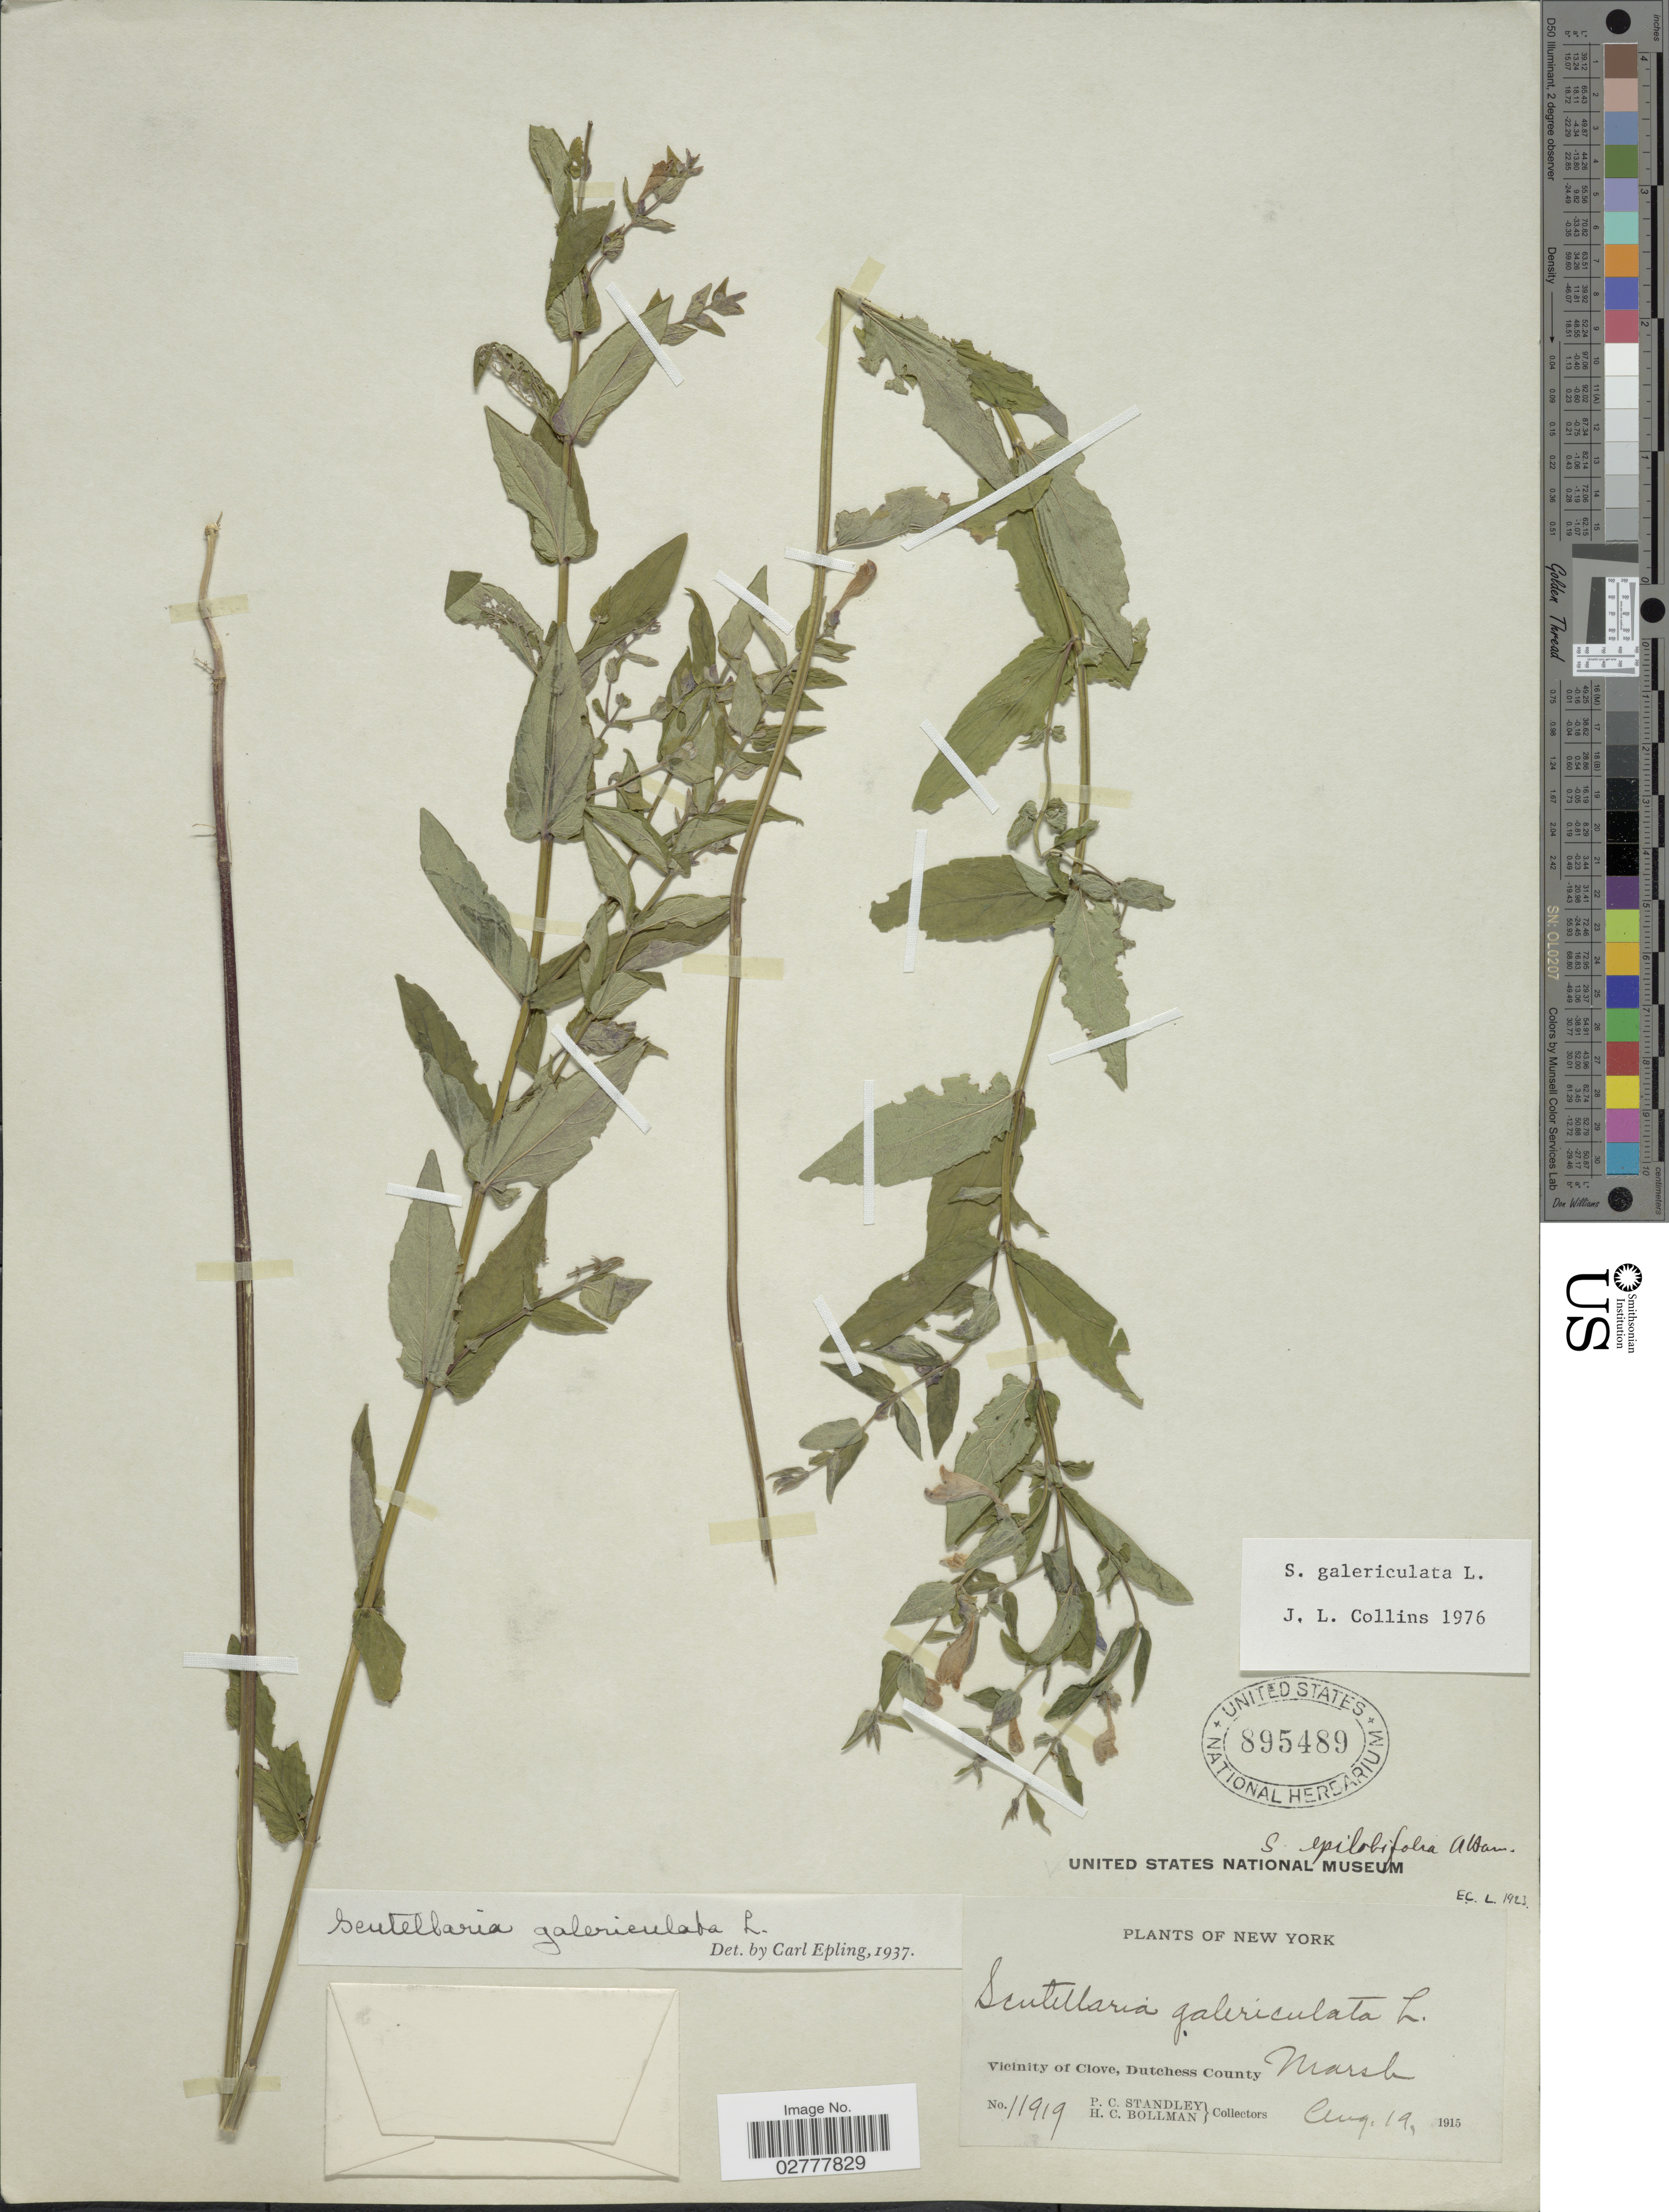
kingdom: Plantae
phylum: Tracheophyta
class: Magnoliopsida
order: Lamiales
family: Lamiaceae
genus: Scutellaria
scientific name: Scutellaria galericulata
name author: L.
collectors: P. C. Standley & H. C. Bollman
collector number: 11919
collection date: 1915-08-19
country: United States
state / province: New York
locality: Vicinity of Clove, Dutchess County.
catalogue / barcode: US 895489